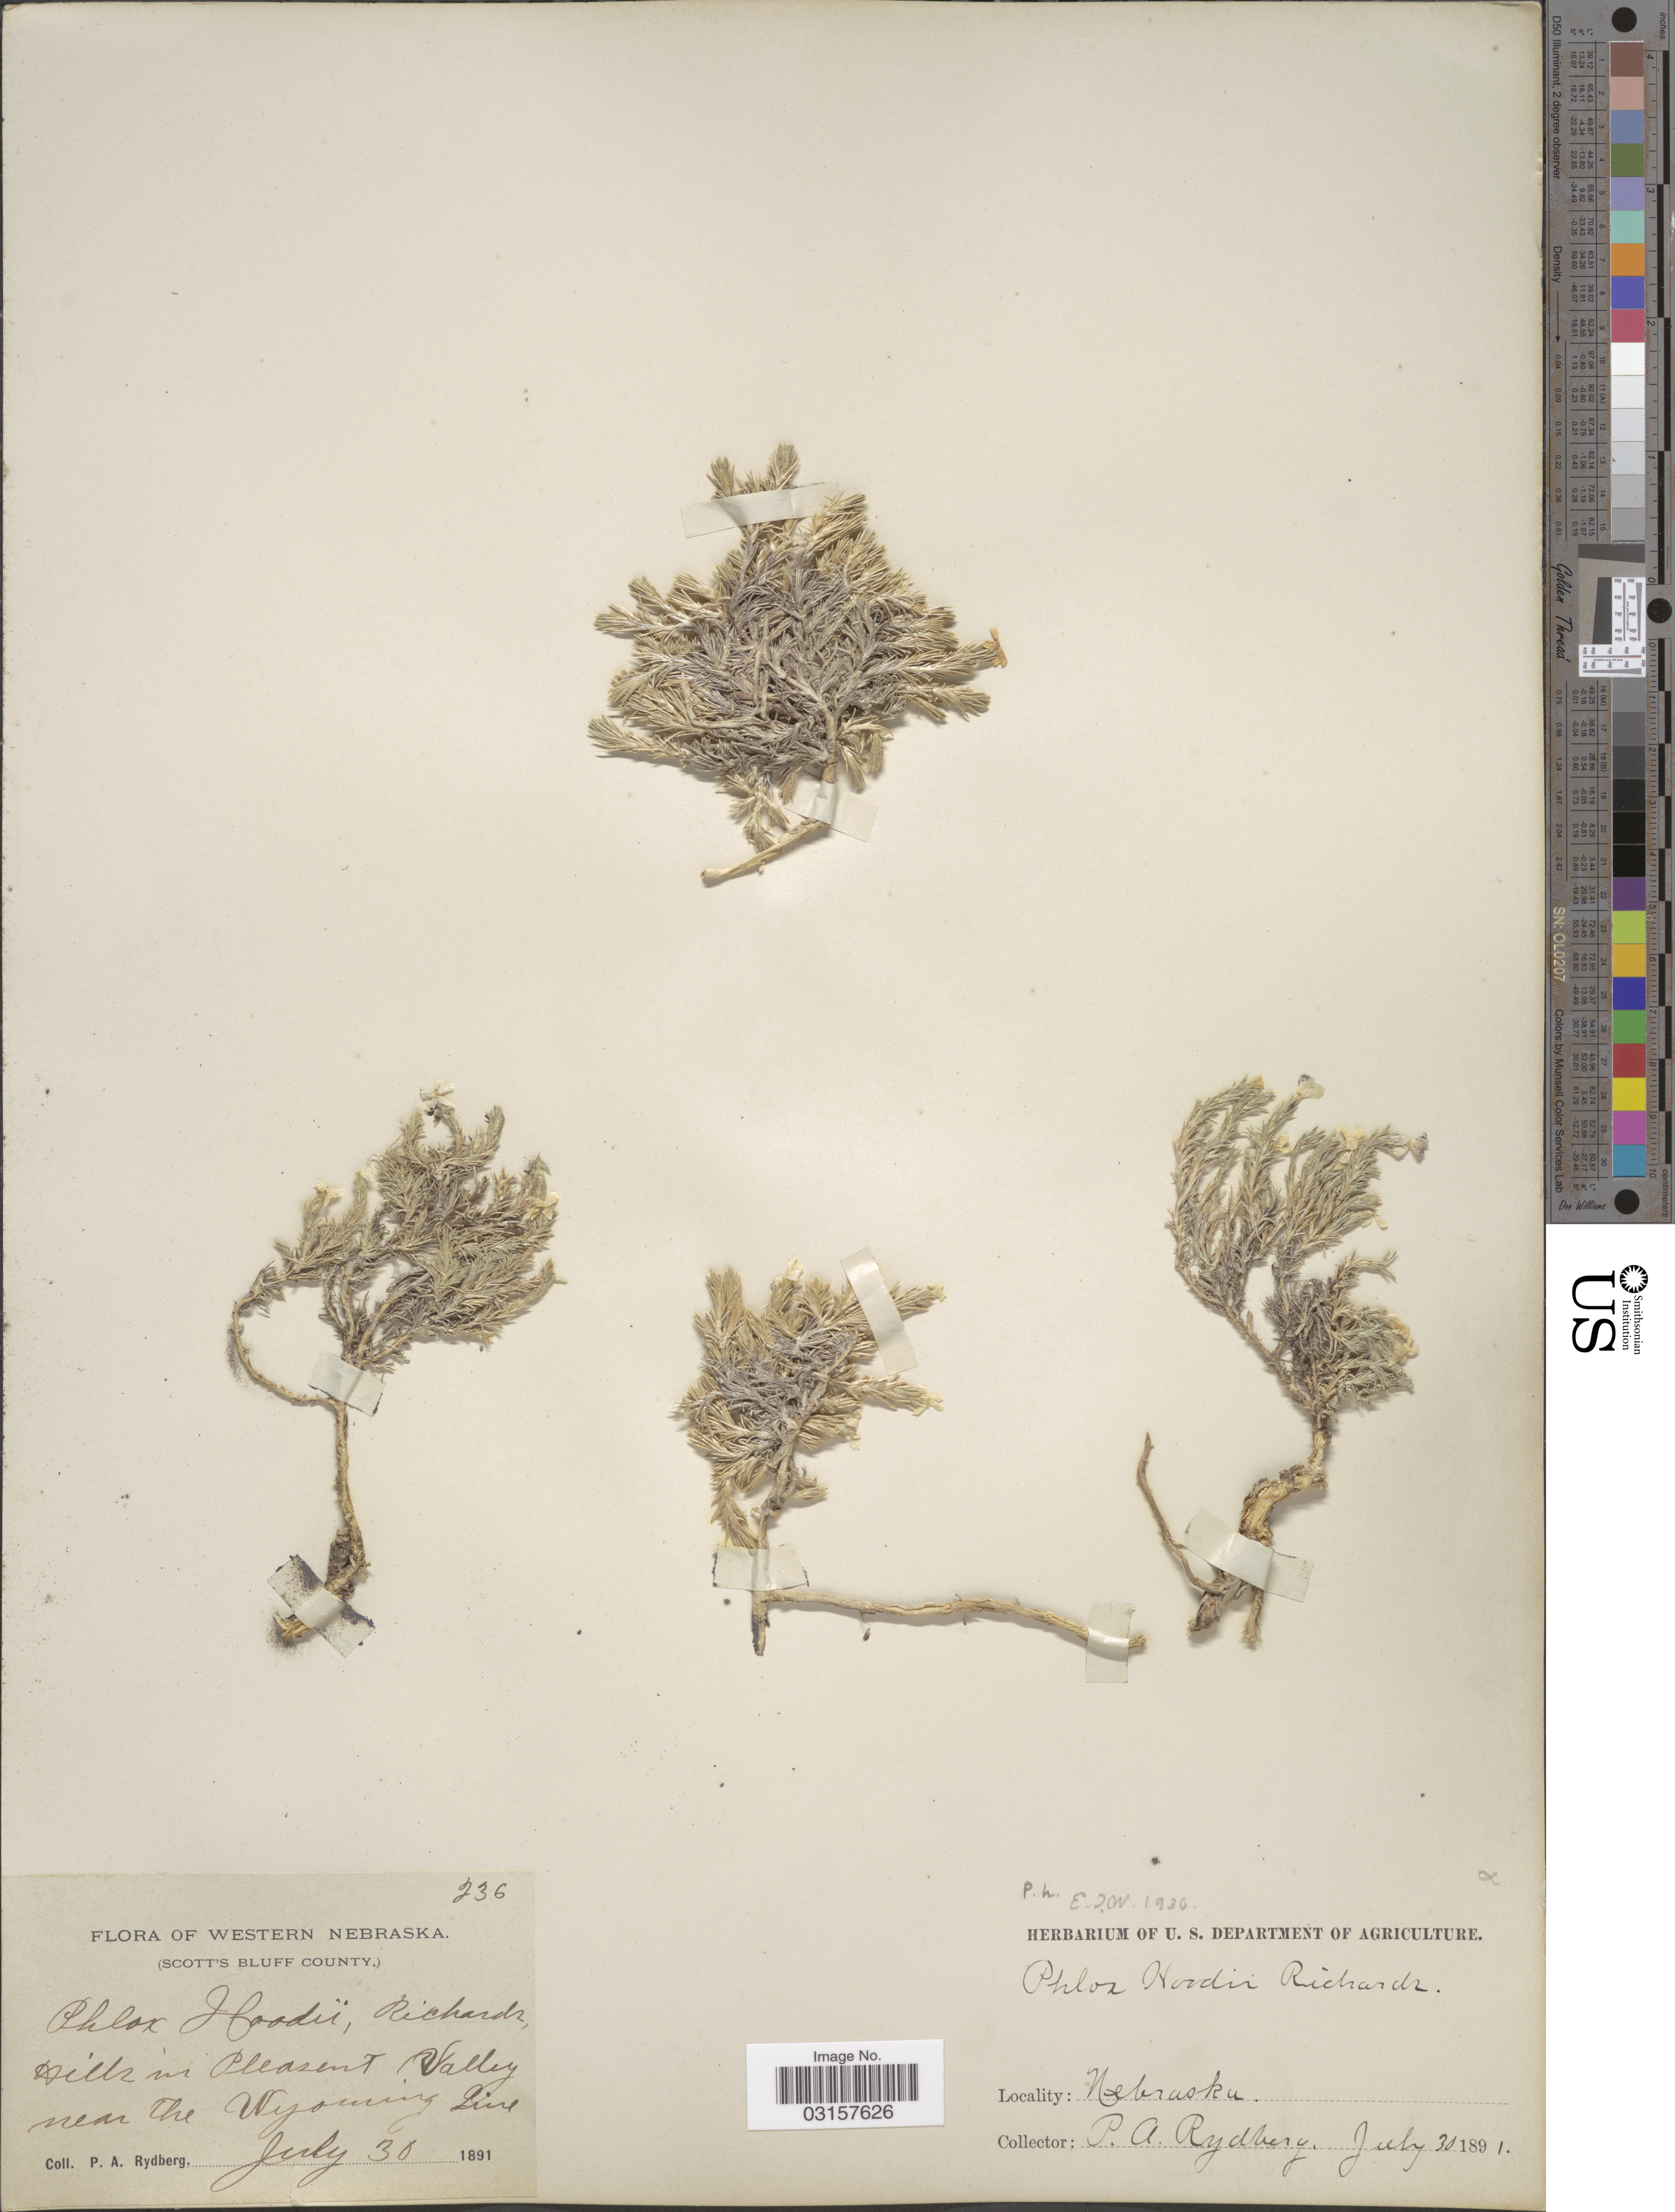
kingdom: Plantae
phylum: Tracheophyta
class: Magnoliopsida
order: Ericales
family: Polemoniaceae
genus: Phlox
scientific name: Phlox hoodii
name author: Richardson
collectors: P. A. Rydberg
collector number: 236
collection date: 1891-07-30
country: United States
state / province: Nebraska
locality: Western Nebraska (Scott's Bluff County), Hills in Pleasant Valley near the Wyoming Line.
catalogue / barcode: US 103163